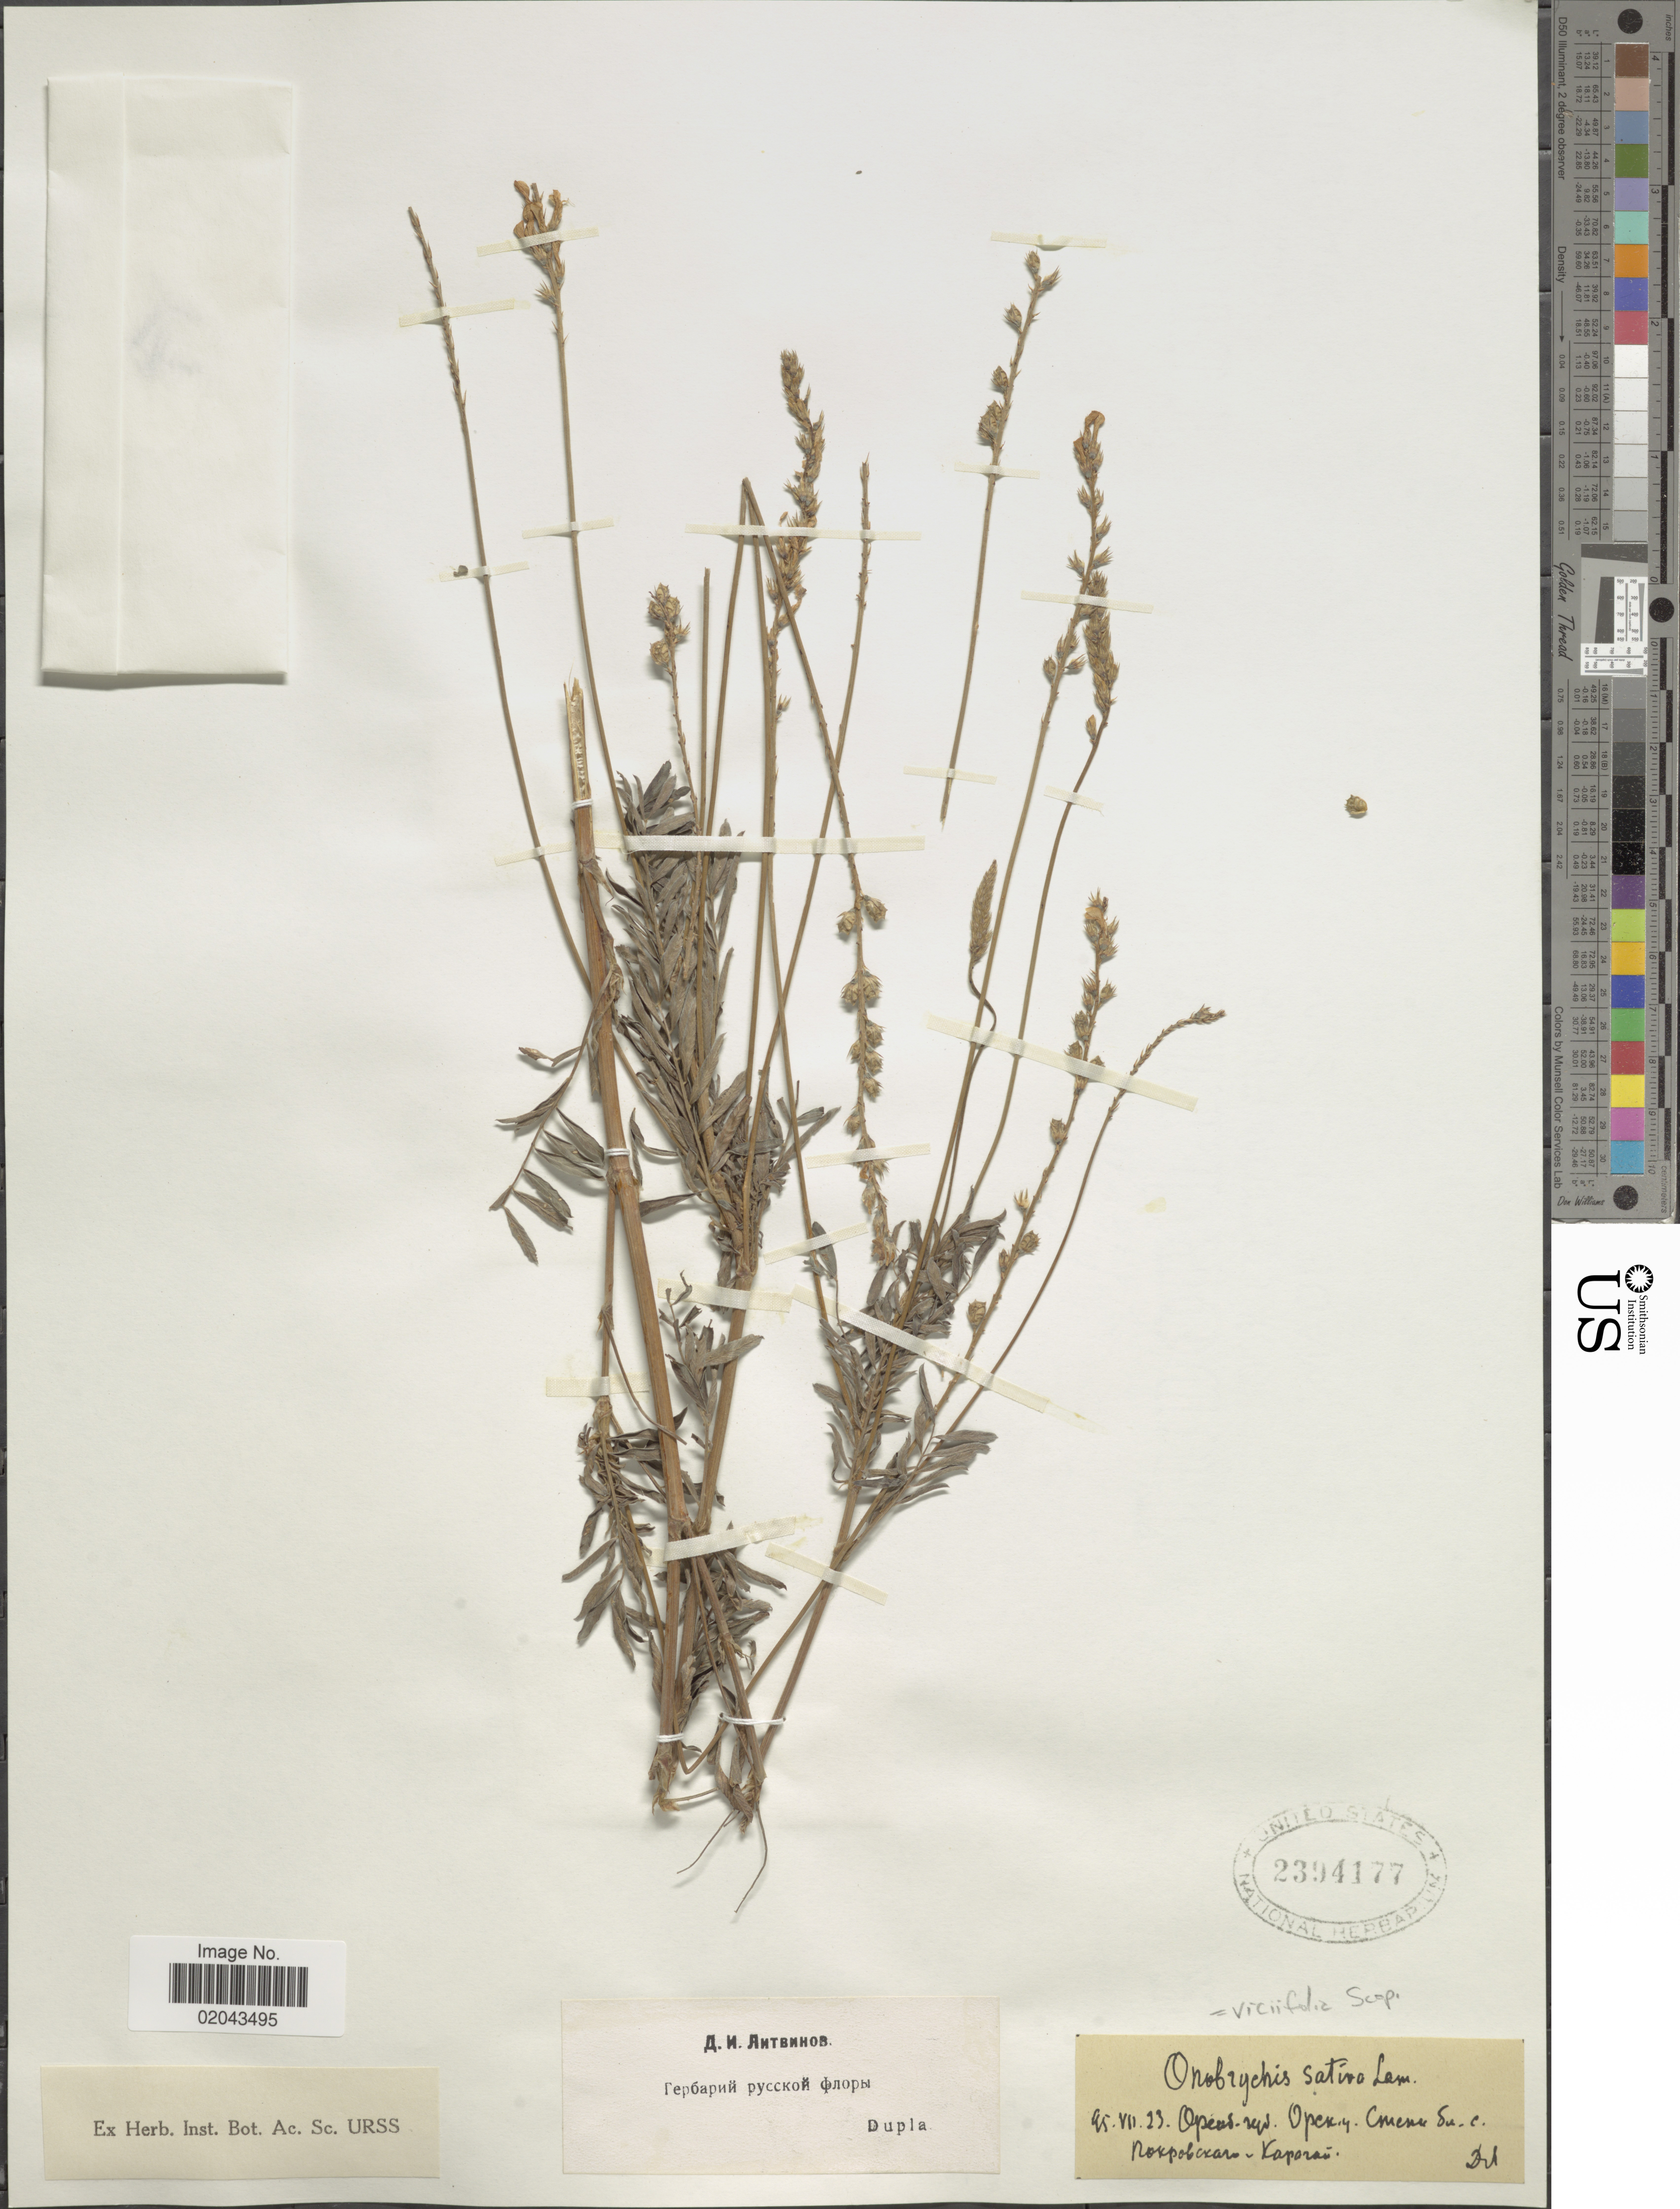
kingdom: Plantae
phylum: Tracheophyta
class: Magnoliopsida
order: Fabales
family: Fabaceae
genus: Onobrychis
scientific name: Onobrychis viciaefolia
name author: Trautv.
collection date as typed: Transcribed d/m/y: 23/7/95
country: Russian Federation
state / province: Orenburg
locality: Vicinity of Village Karagay- Pokrovka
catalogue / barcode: US 2394177